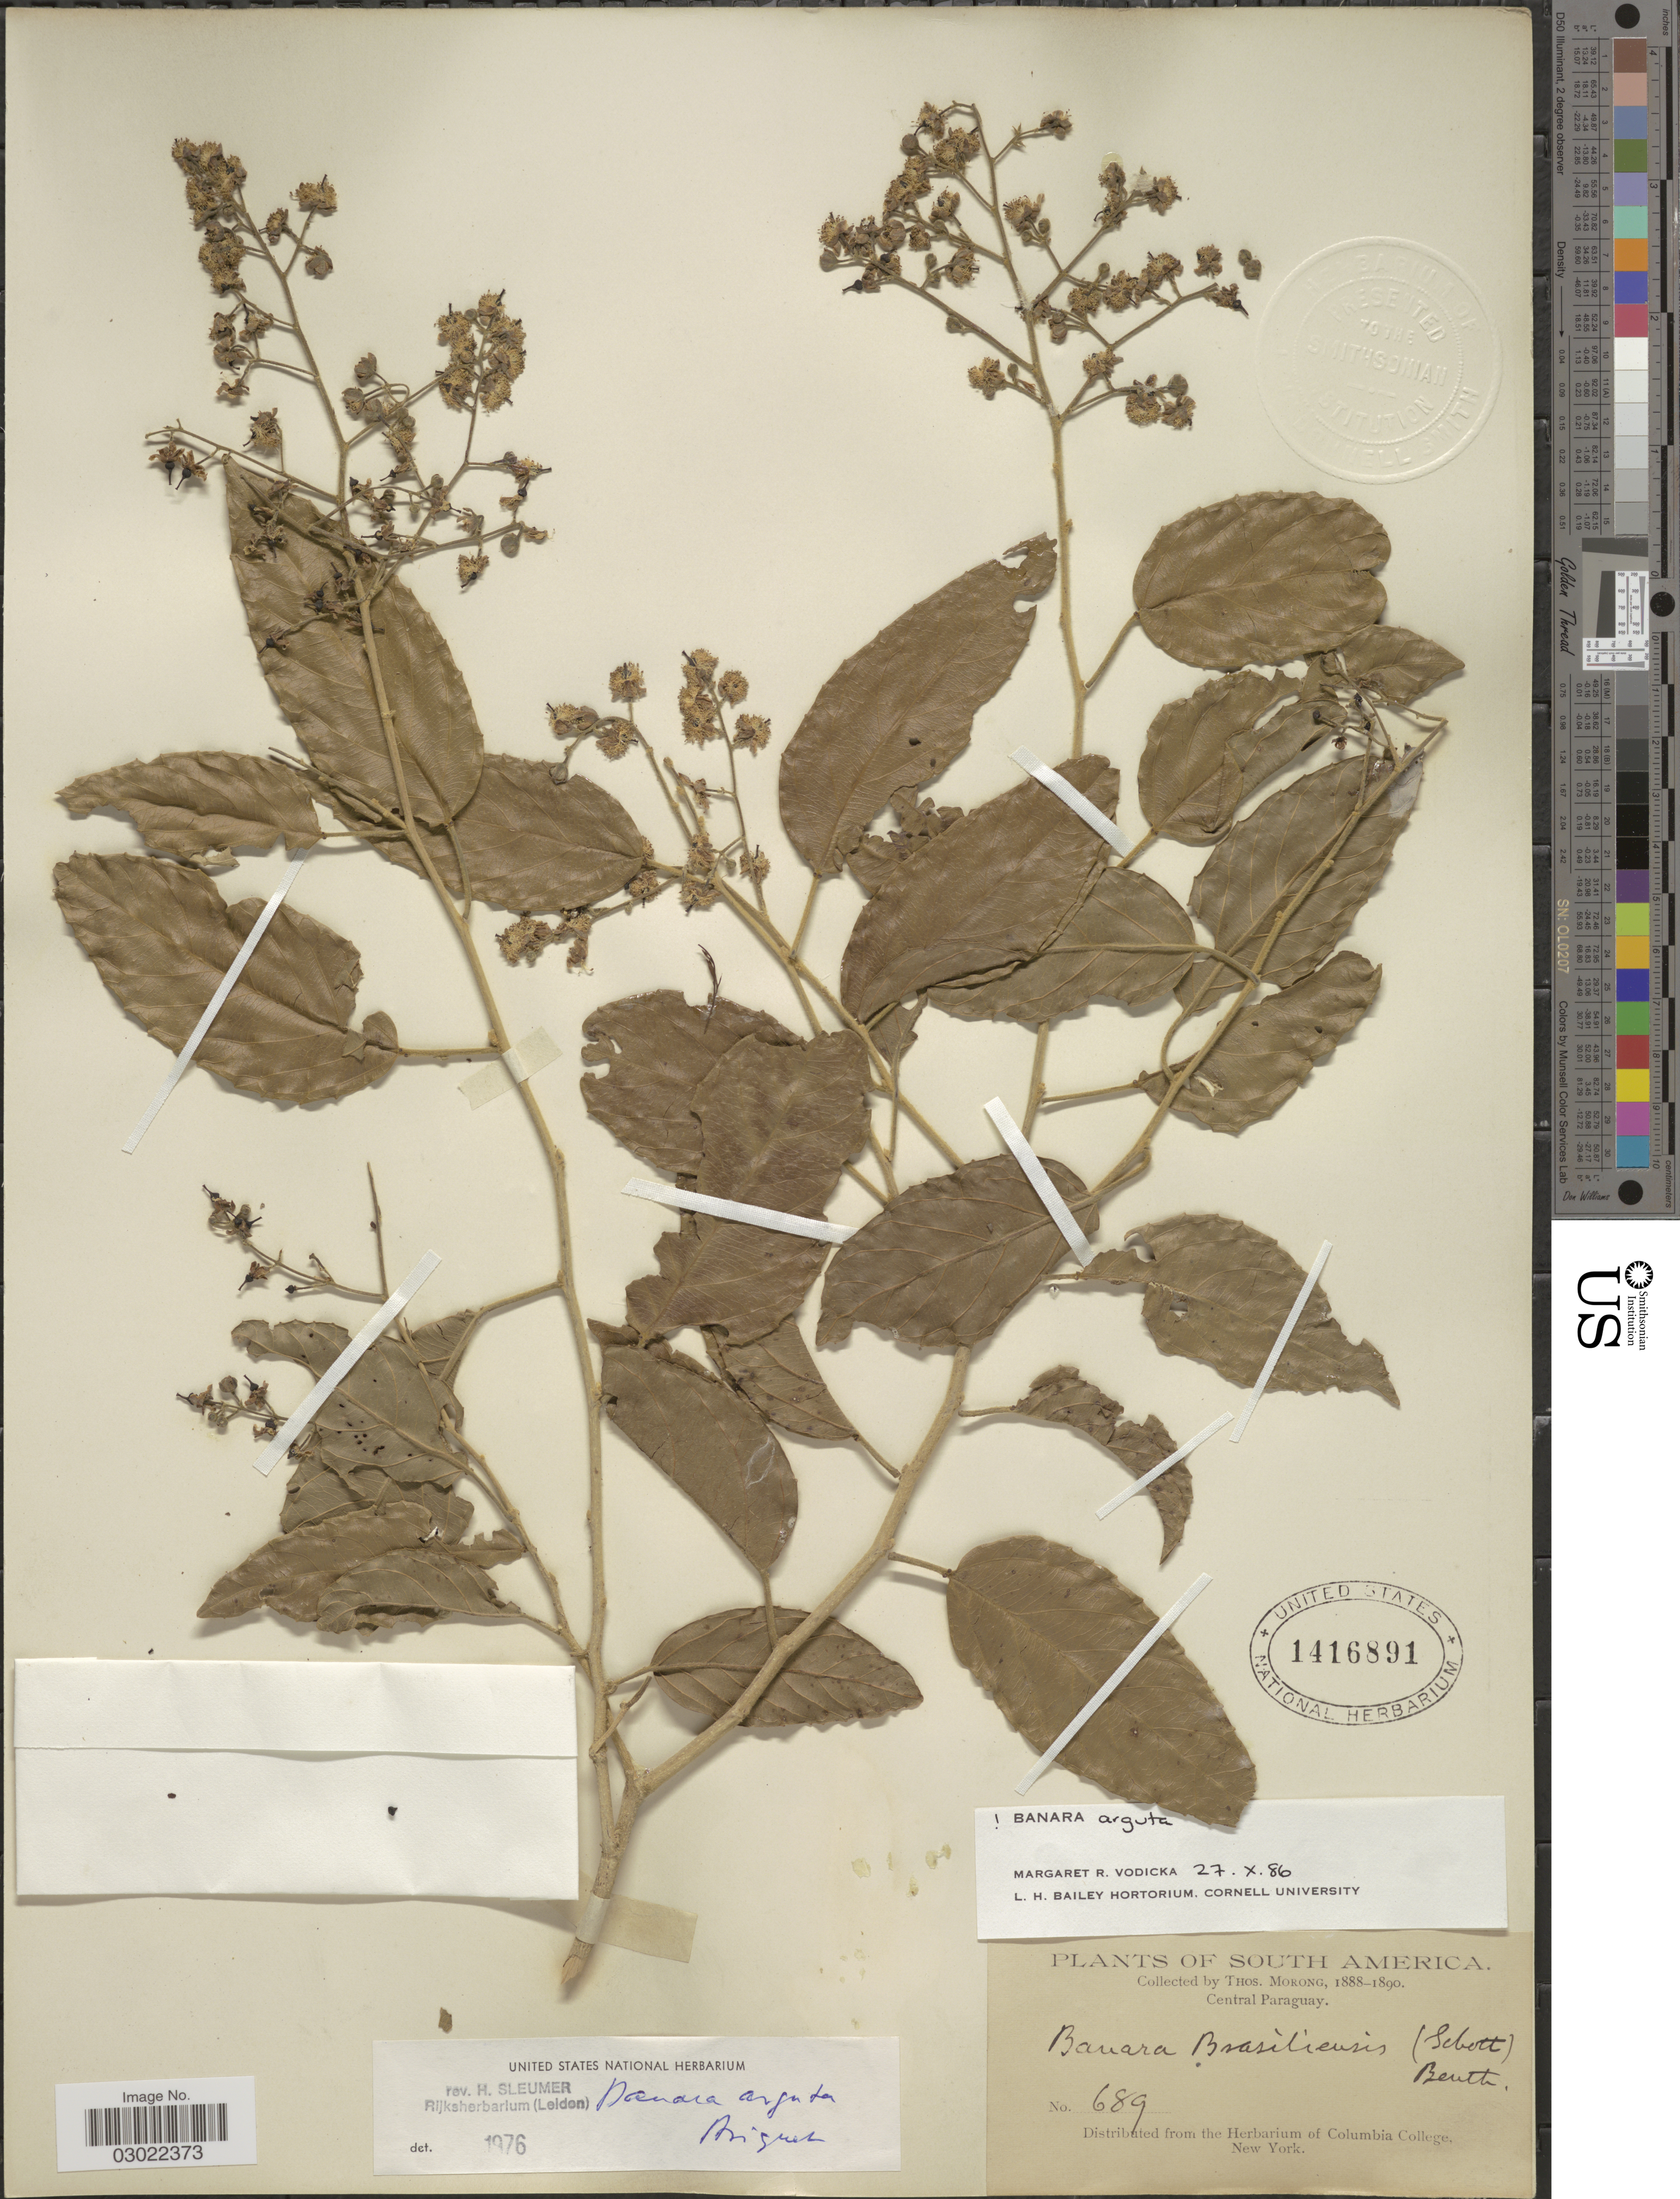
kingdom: Plantae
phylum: Tracheophyta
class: Magnoliopsida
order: Malpighiales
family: Salicaceae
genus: Banara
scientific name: Banara arguta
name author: Briq.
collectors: ex herb. T. Morong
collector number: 689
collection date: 1888/1890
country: Paraguay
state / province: Central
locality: Central Paraguay.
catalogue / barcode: US 1416891